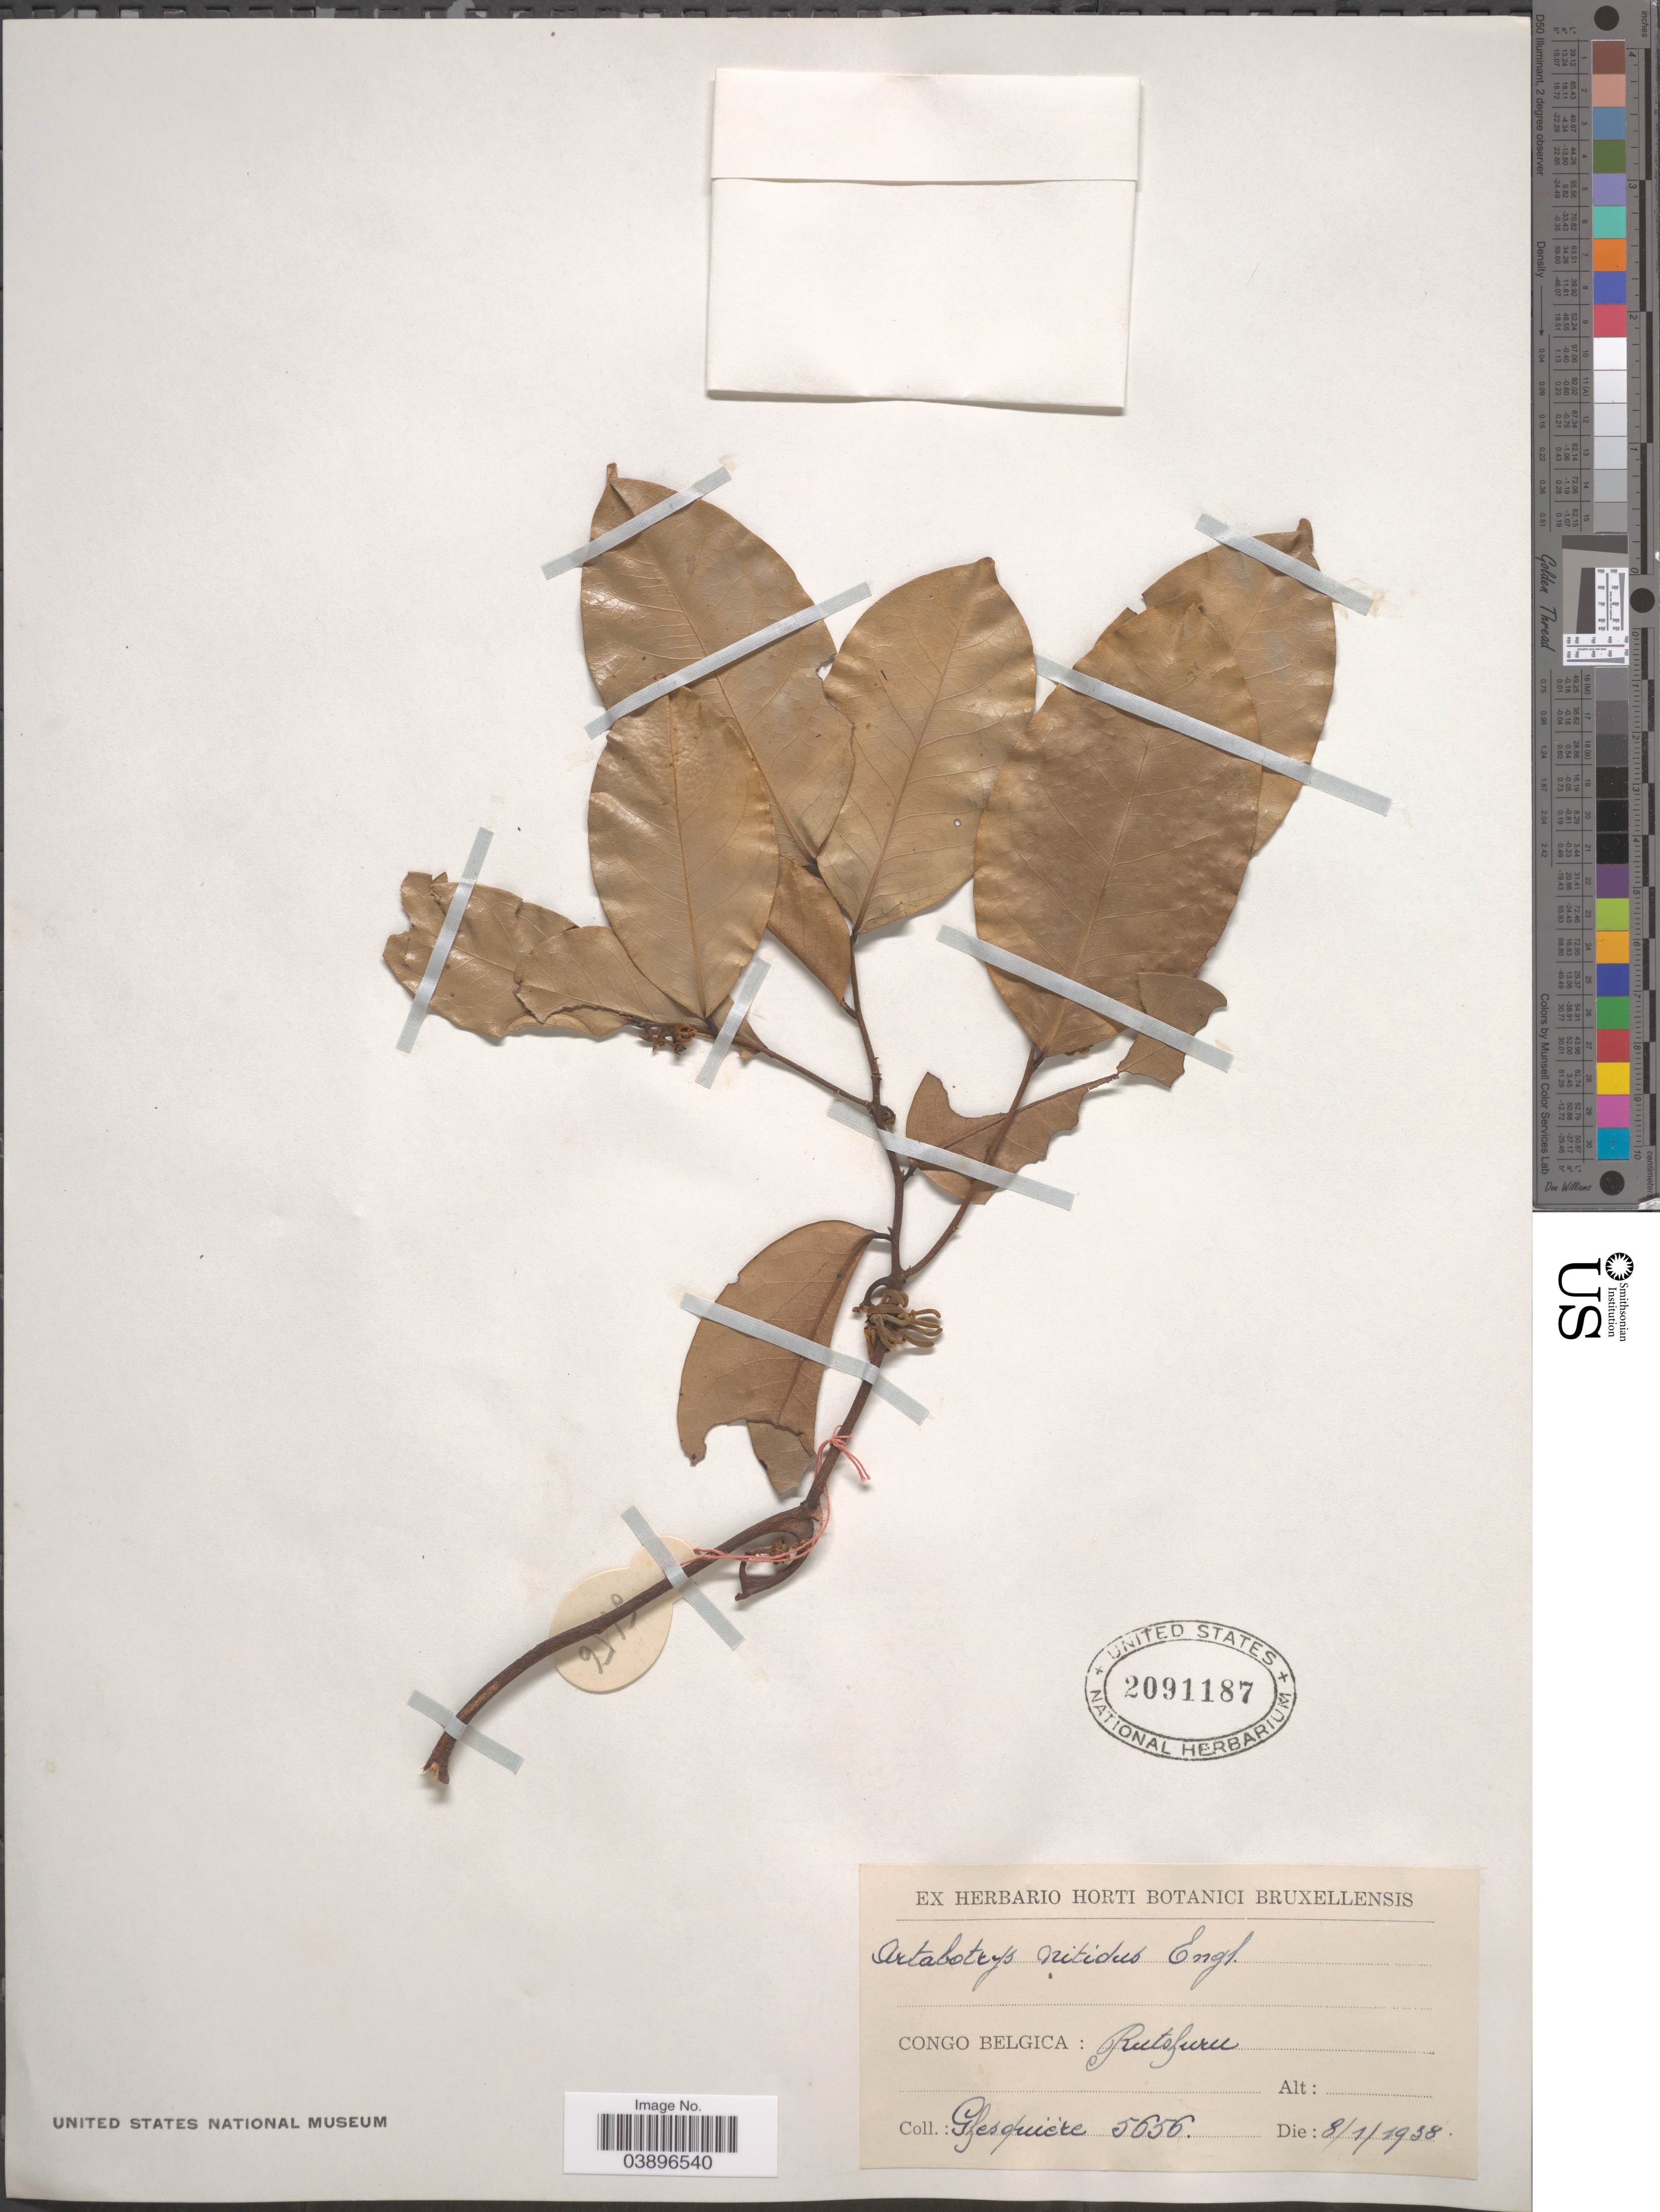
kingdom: Plantae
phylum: Tracheophyta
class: Magnoliopsida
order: Magnoliales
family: Annonaceae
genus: Artabotrys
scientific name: Artabotrys nitidus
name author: Engl.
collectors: Ghesquière.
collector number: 5656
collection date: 1938-01-08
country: Congo, Democratic Republic of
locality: Congo Belgica: Rutshuru.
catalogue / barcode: US 2091187